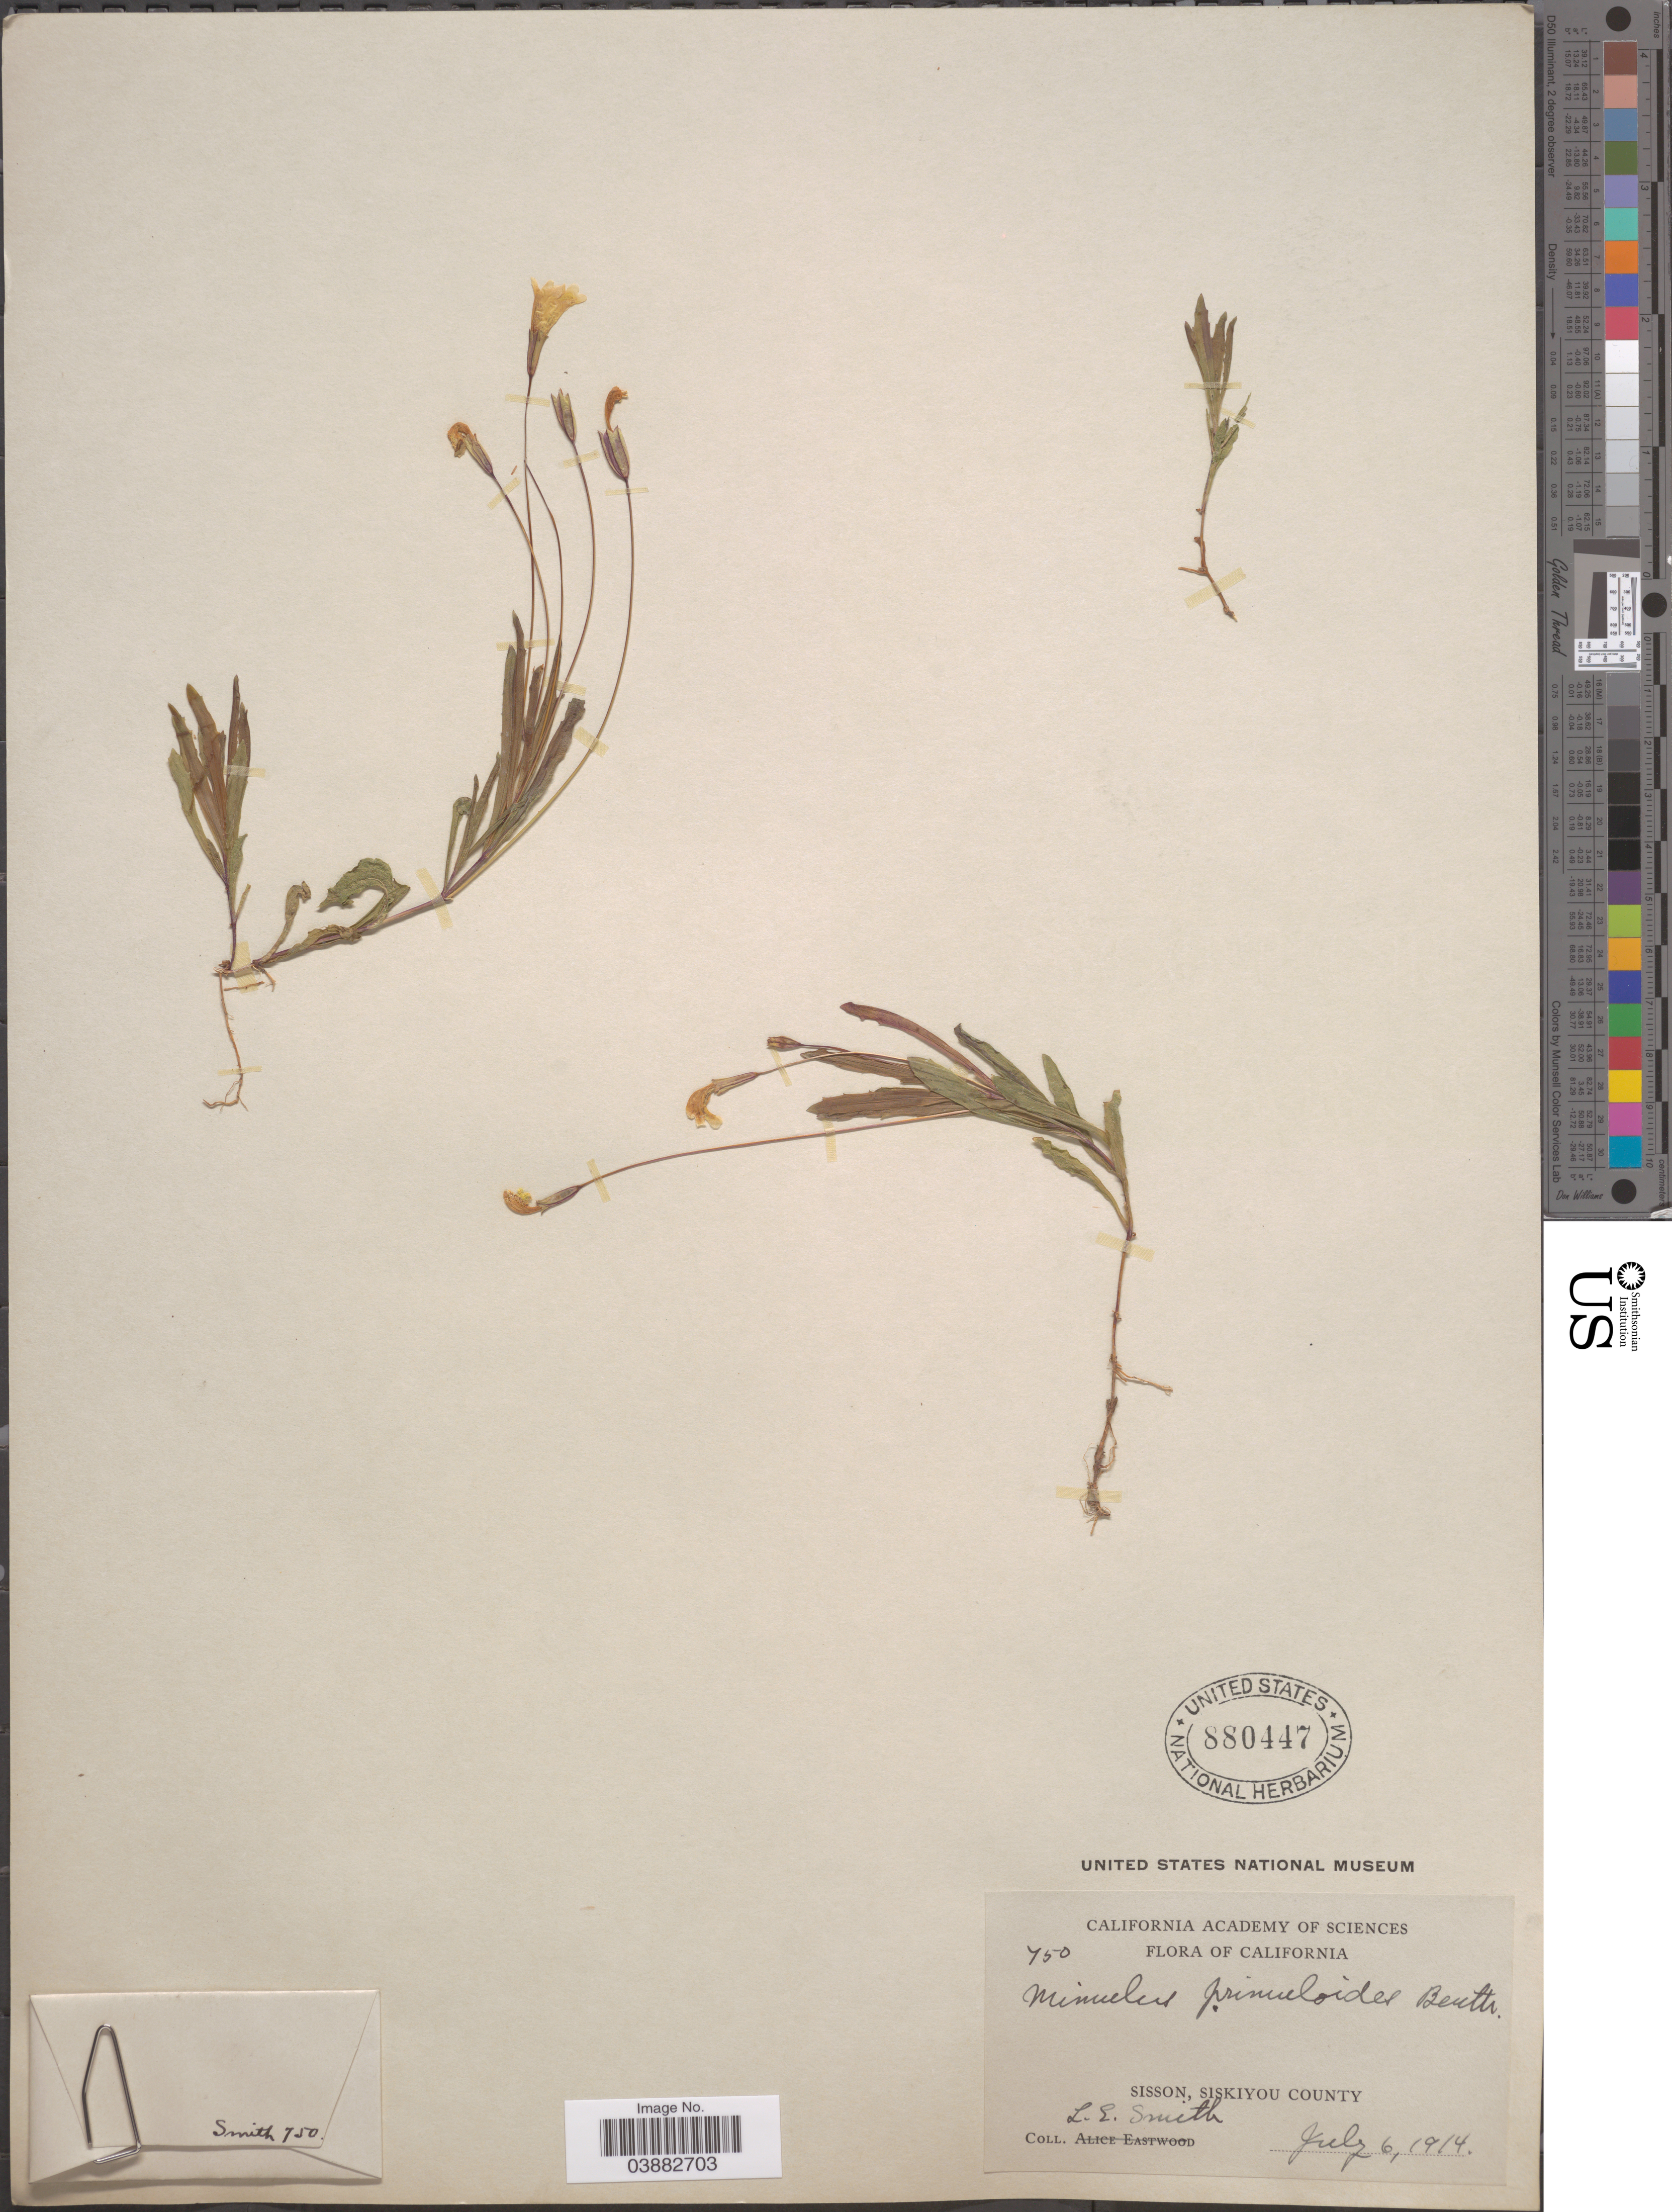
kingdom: Plantae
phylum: Tracheophyta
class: Magnoliopsida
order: Lamiales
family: Phrymaceae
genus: Mimulus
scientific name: Mimulus primuloides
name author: Benth.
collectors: L. E. Smith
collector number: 750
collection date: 1914-07-06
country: United States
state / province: California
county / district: Siskiyou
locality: Sisson, Siskiyou County.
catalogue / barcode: US 880447